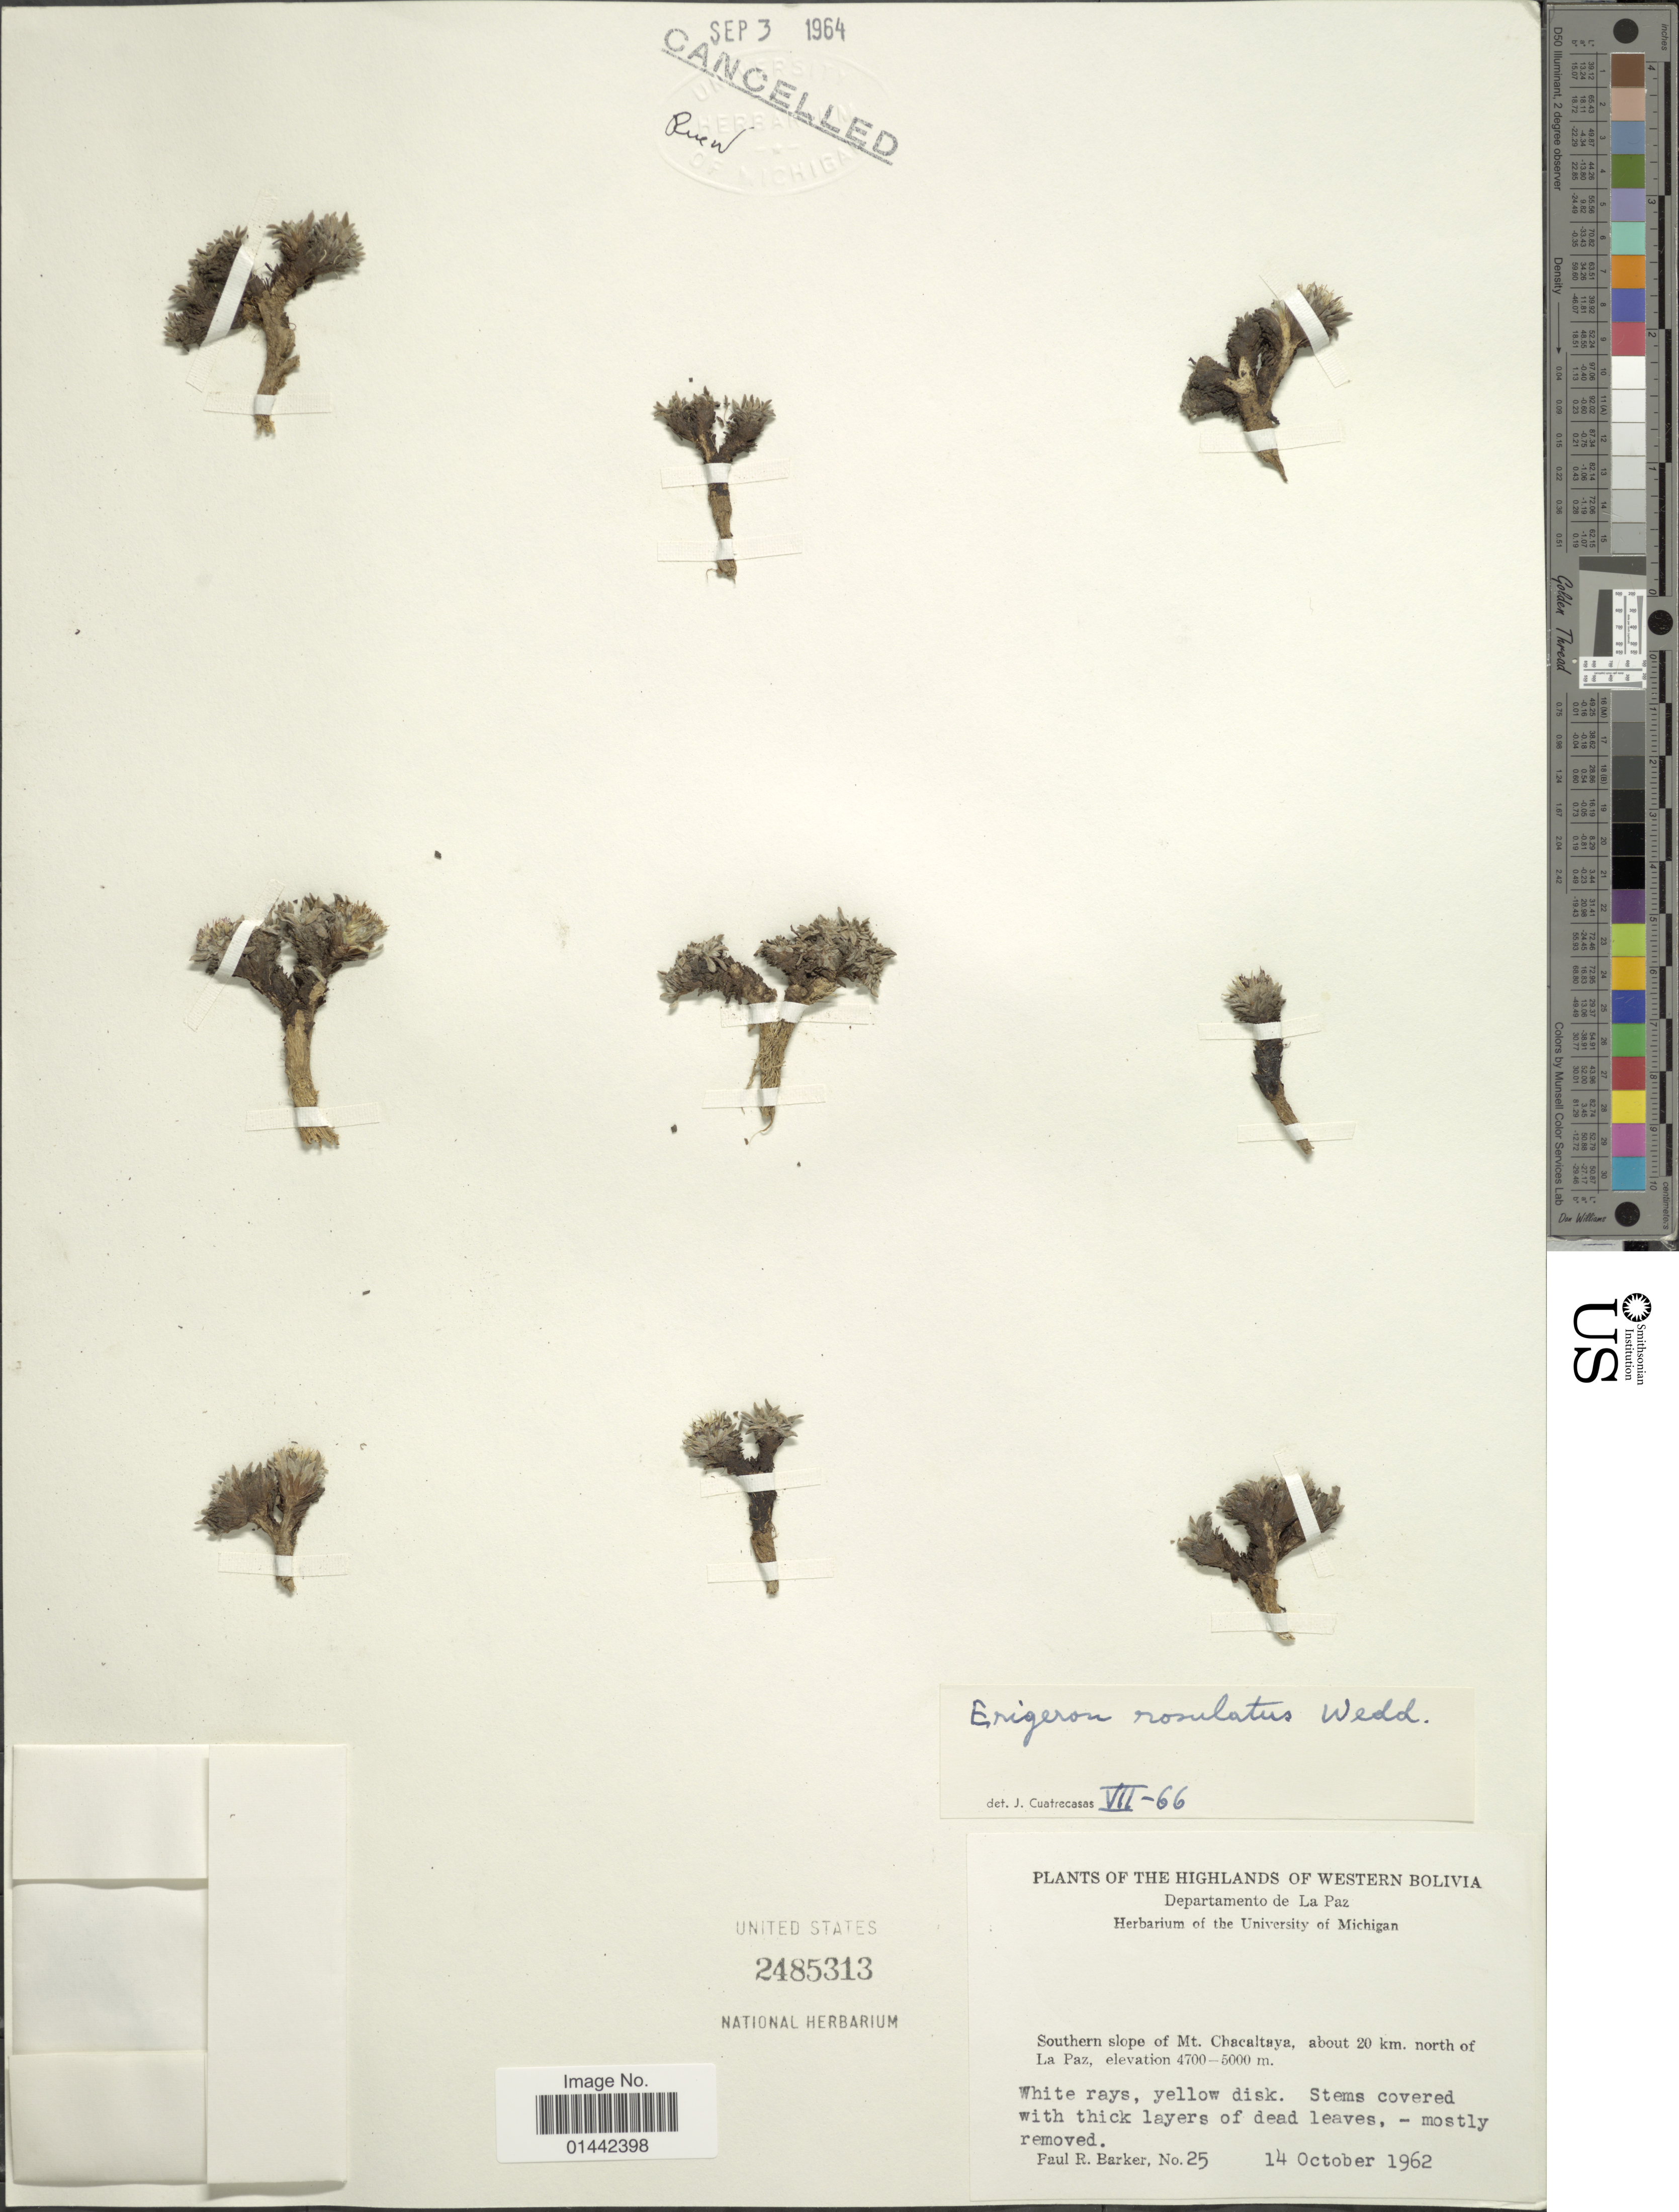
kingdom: Plantae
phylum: Tracheophyta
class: Magnoliopsida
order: Asterales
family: Asteraceae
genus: Erigeron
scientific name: Erigeron rosulatus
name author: Wedd.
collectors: P. R. Barker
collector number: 25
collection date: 1962-10-14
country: Bolivia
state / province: La Paz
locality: Highlands of Western Bolivia, southern slope of Mt. Chacaltaya, about 20 km. north of La Paz.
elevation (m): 4700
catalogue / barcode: US 2485313